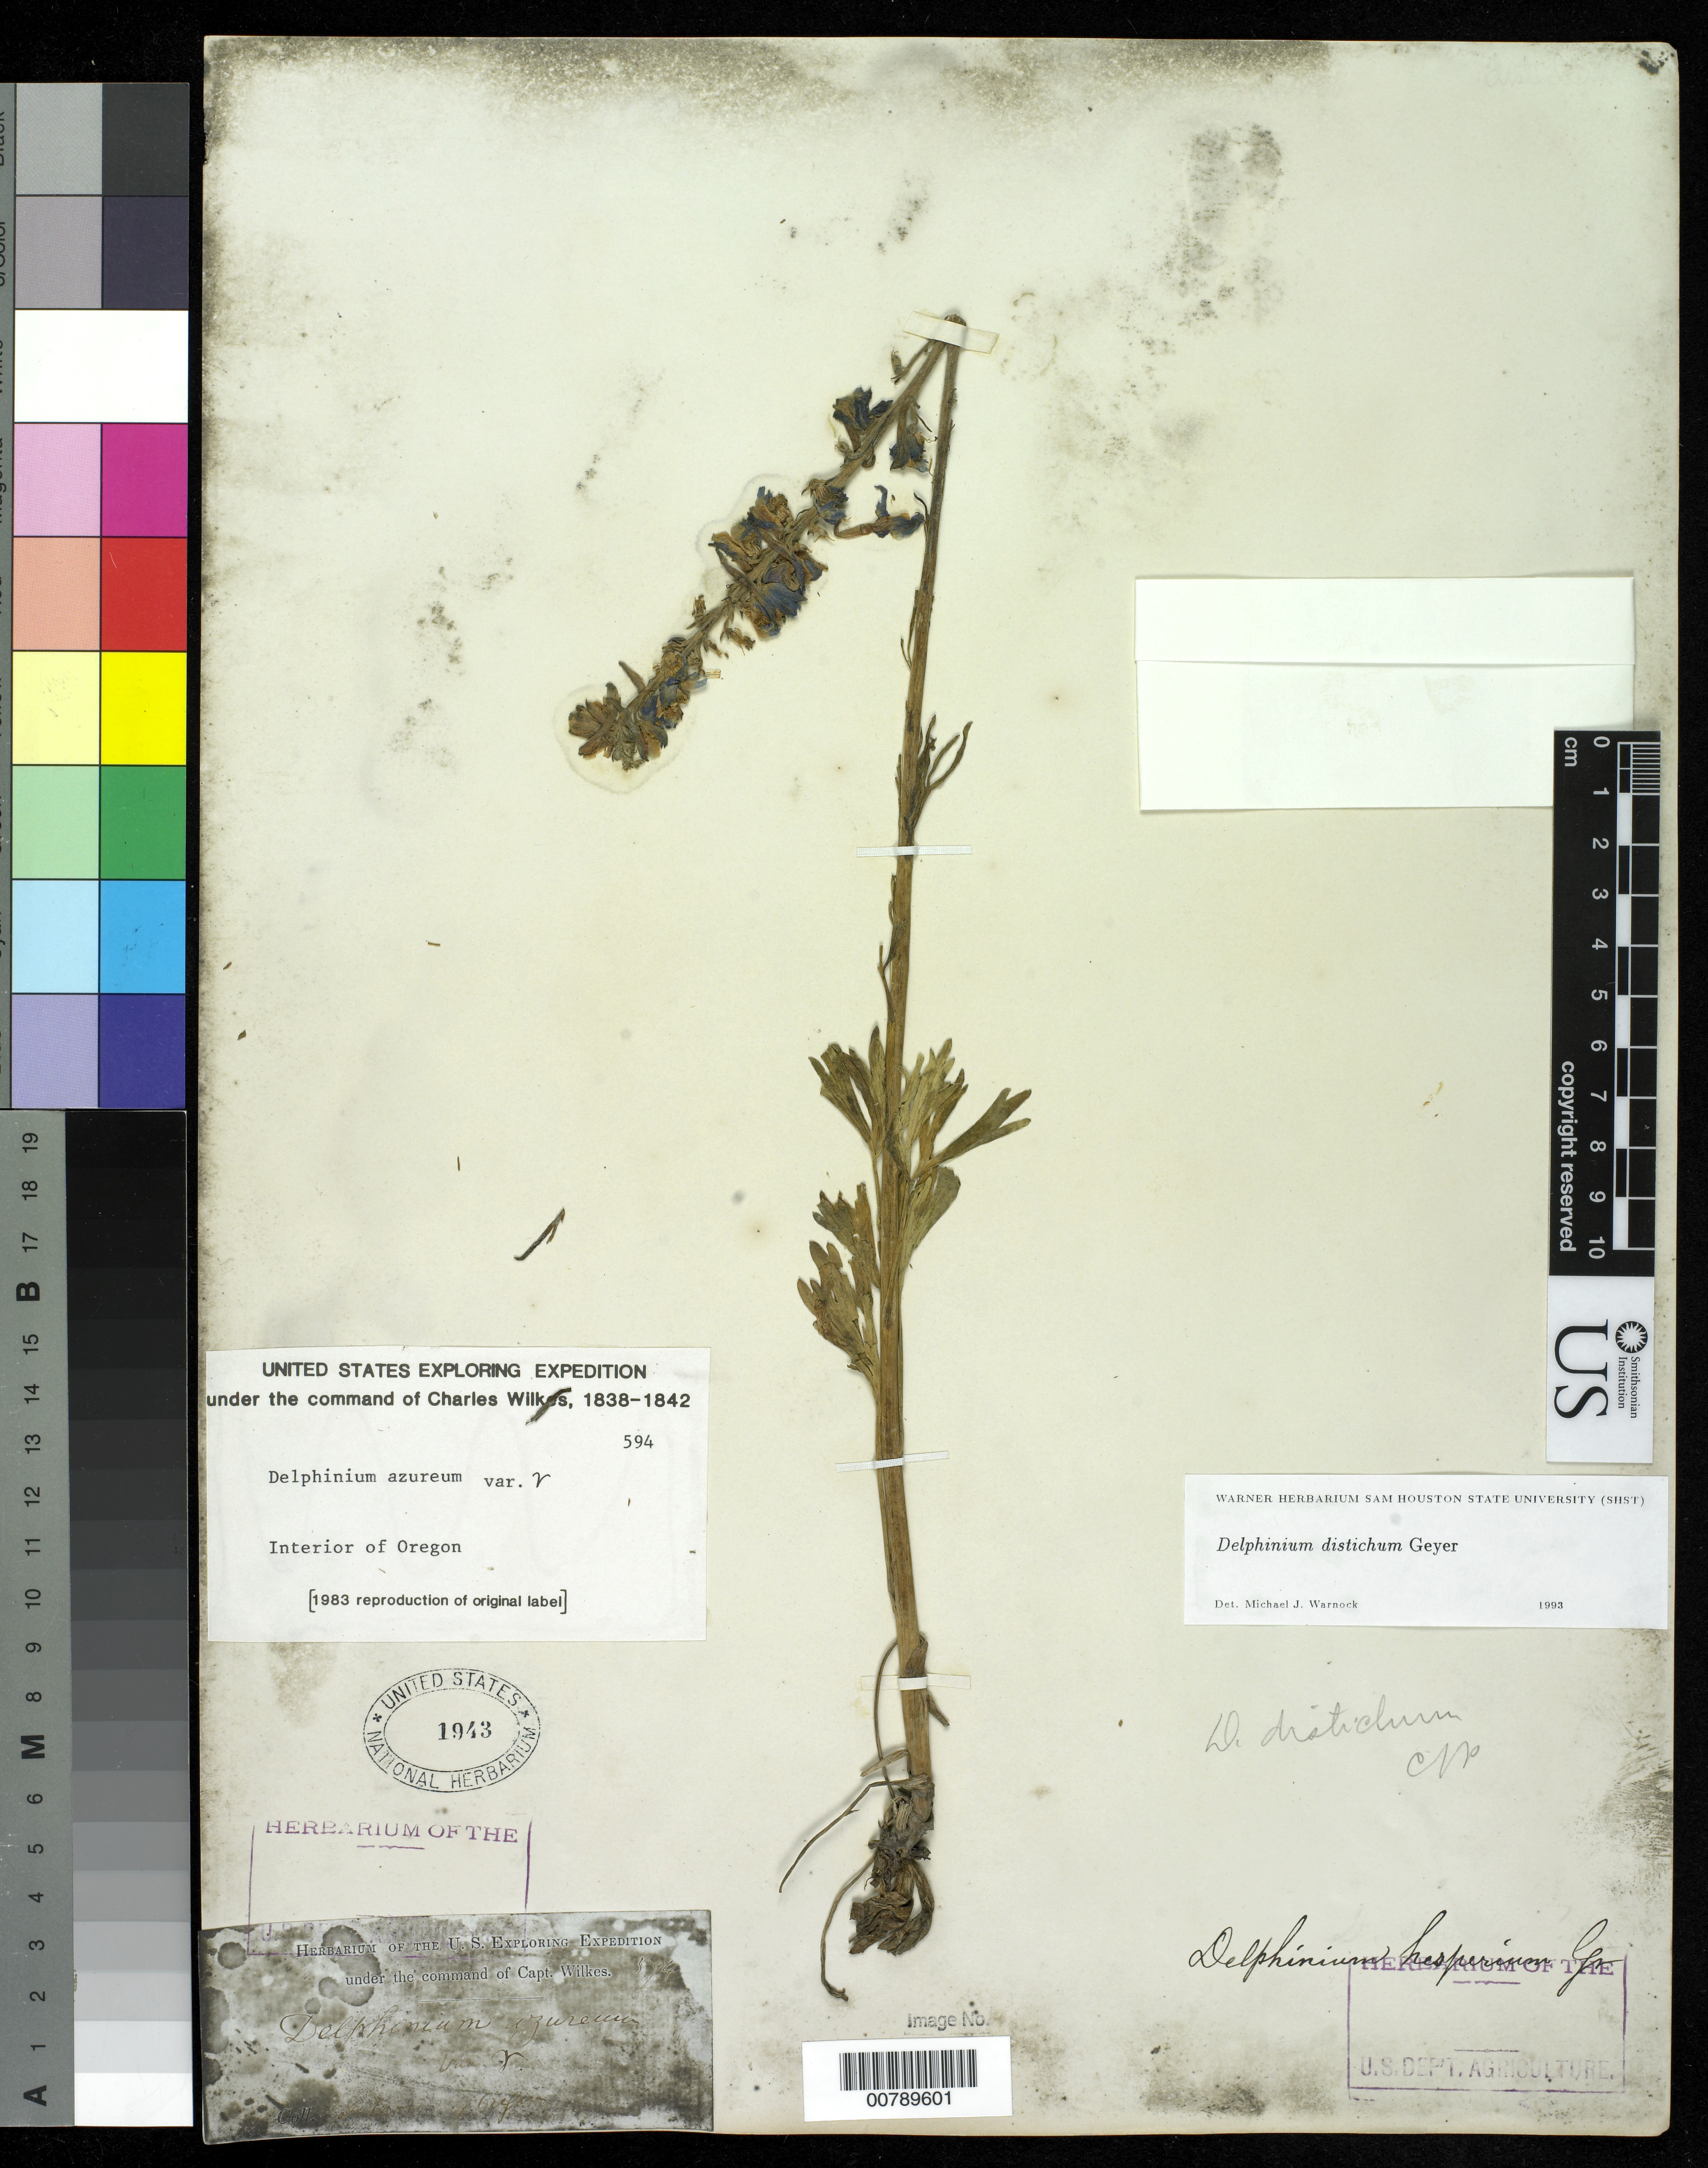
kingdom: Plantae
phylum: Tracheophyta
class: Magnoliopsida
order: Ranunculales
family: Ranunculaceae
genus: Delphinium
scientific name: Delphinium distichum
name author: Geyer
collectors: Wilkes Explor. Exped.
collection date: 1838/1842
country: United States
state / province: Oregon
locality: Interior of Oregon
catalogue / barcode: US 1943